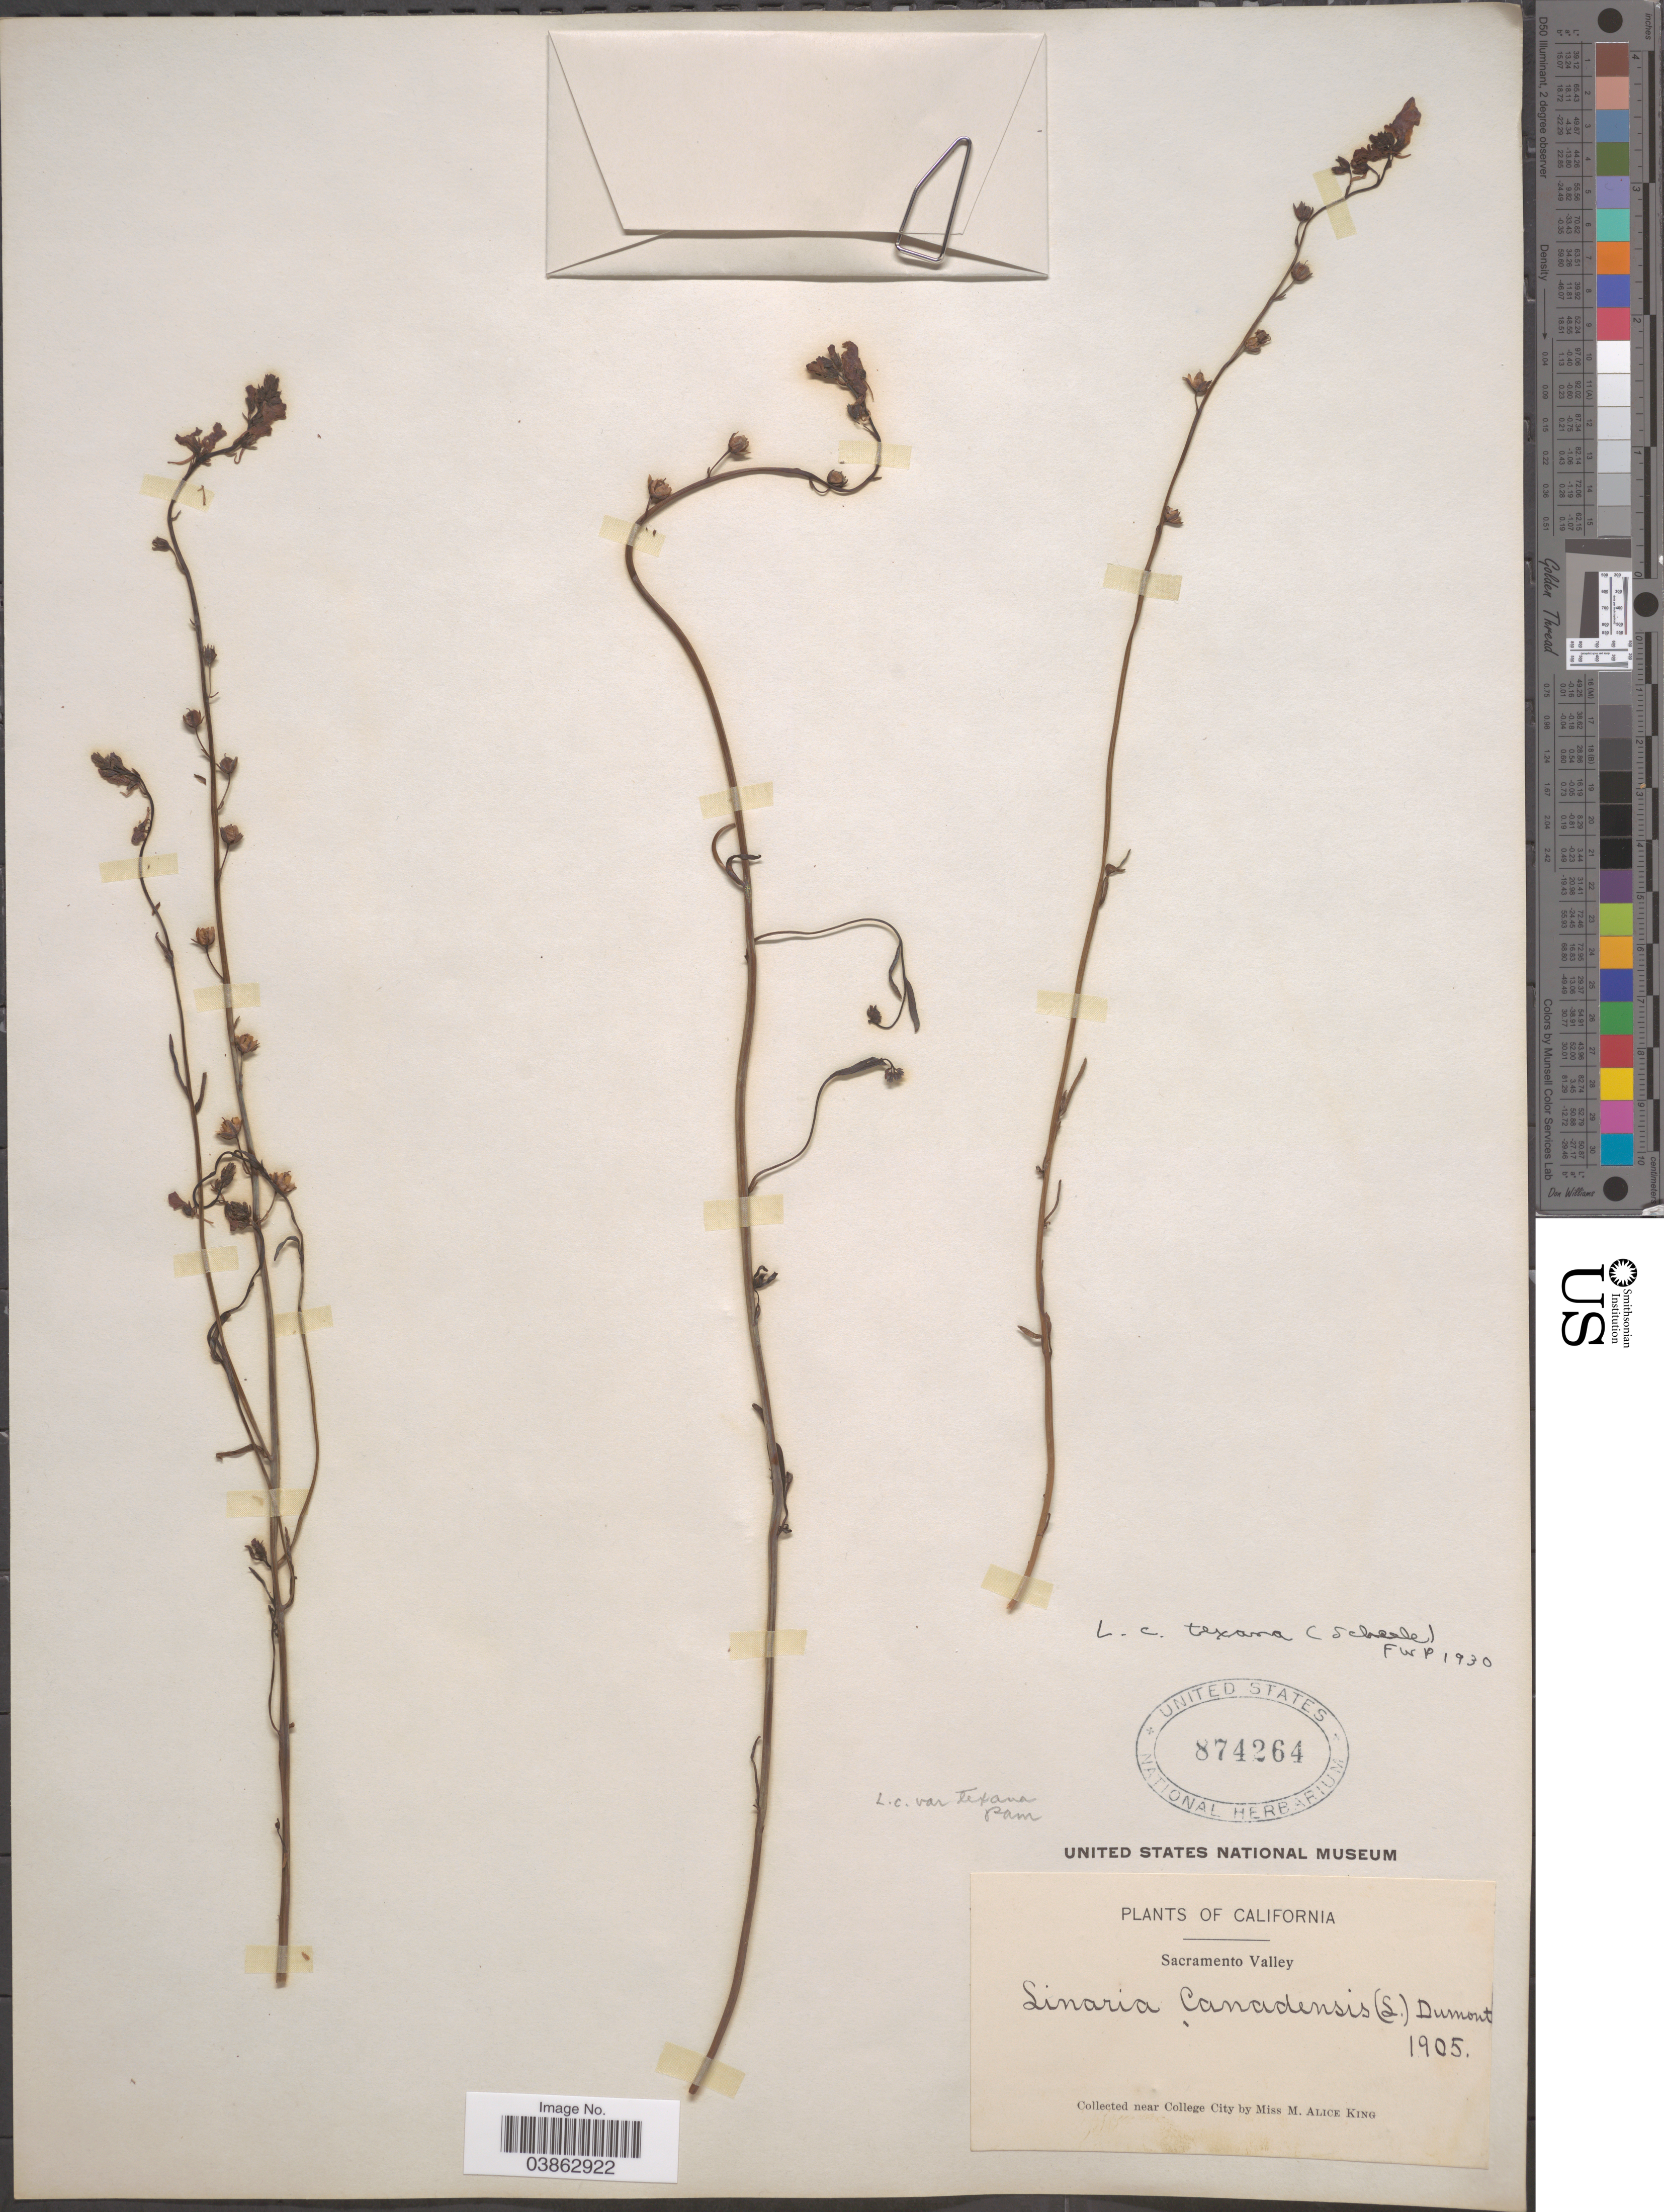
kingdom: Plantae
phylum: Tracheophyta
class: Magnoliopsida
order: Lamiales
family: Plantaginaceae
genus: Linaria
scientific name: Linaria texana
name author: Scheele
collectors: M. King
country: United States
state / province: California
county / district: Sacramento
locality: Sacramento Valley. Near College City.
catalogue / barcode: US 874264